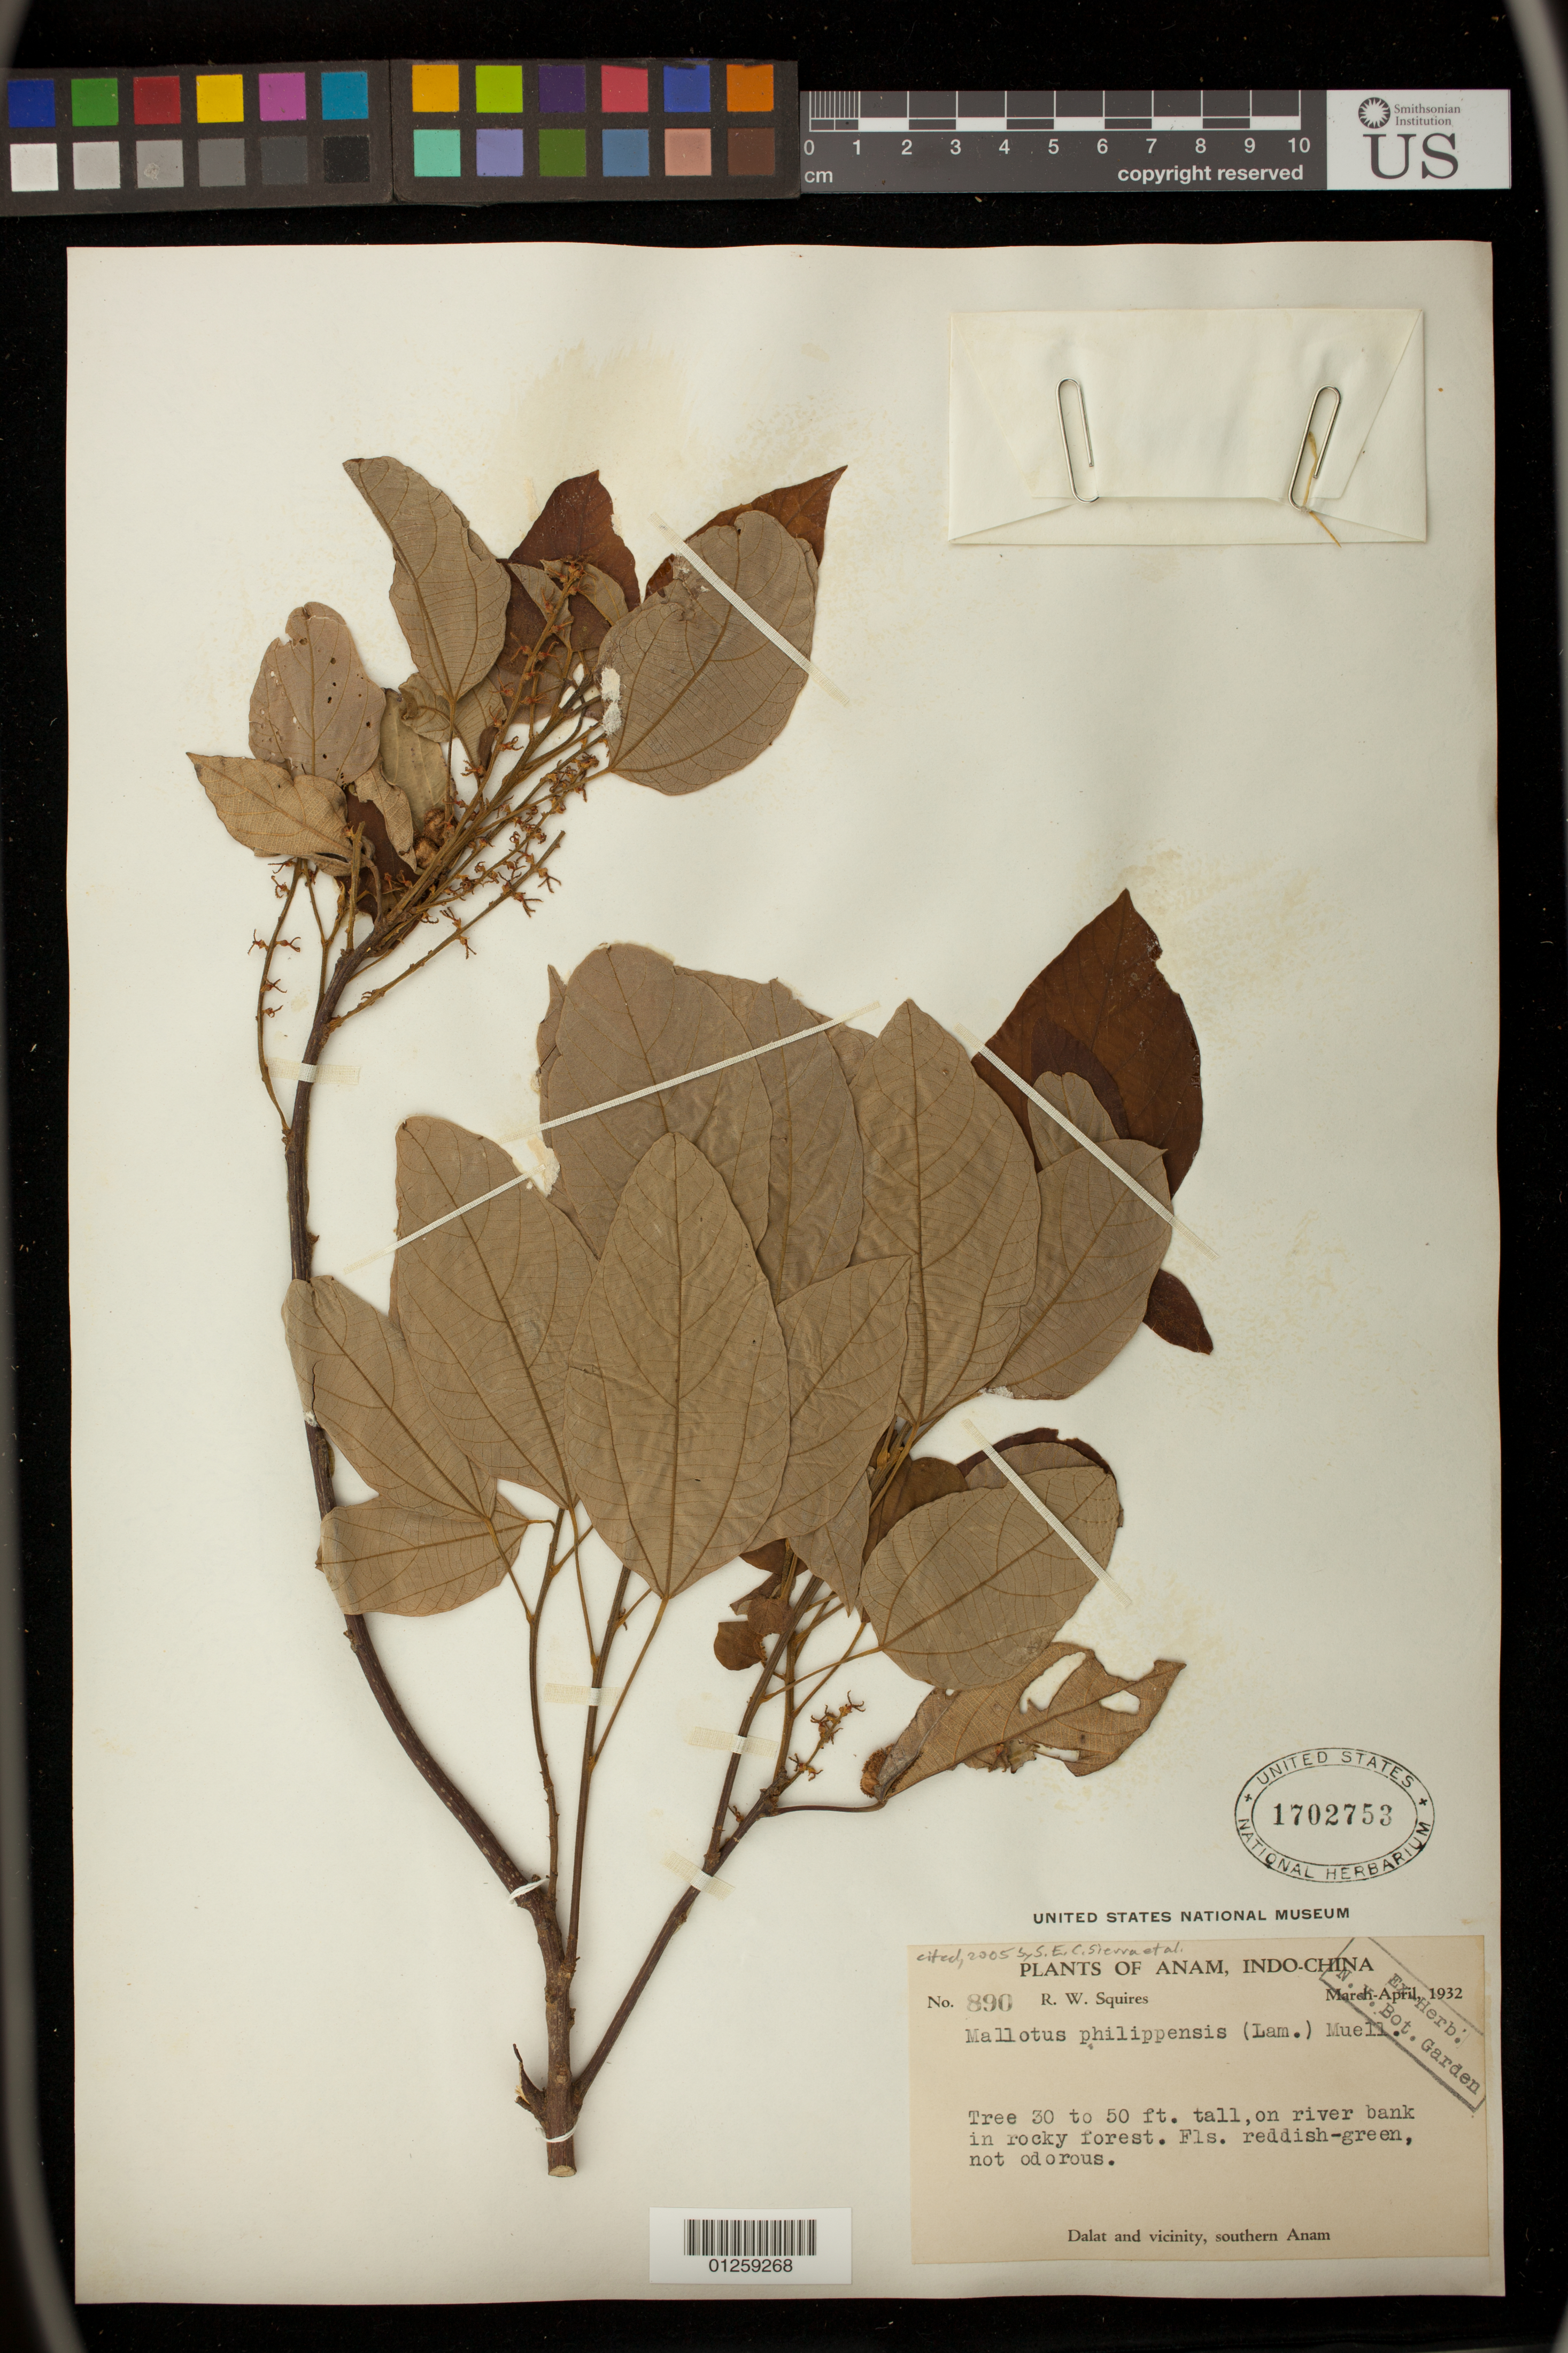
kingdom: Plantae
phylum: Tracheophyta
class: Magnoliopsida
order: Malpighiales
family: Euphorbiaceae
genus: Mallotus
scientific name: Mallotus philippensis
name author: (Lam.) Müll. Arg.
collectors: R. Squires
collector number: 890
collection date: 1932-03/1932-04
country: Vietnam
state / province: Lam Dong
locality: Da Lat and vicinity, southern Annam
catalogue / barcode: US 1702753